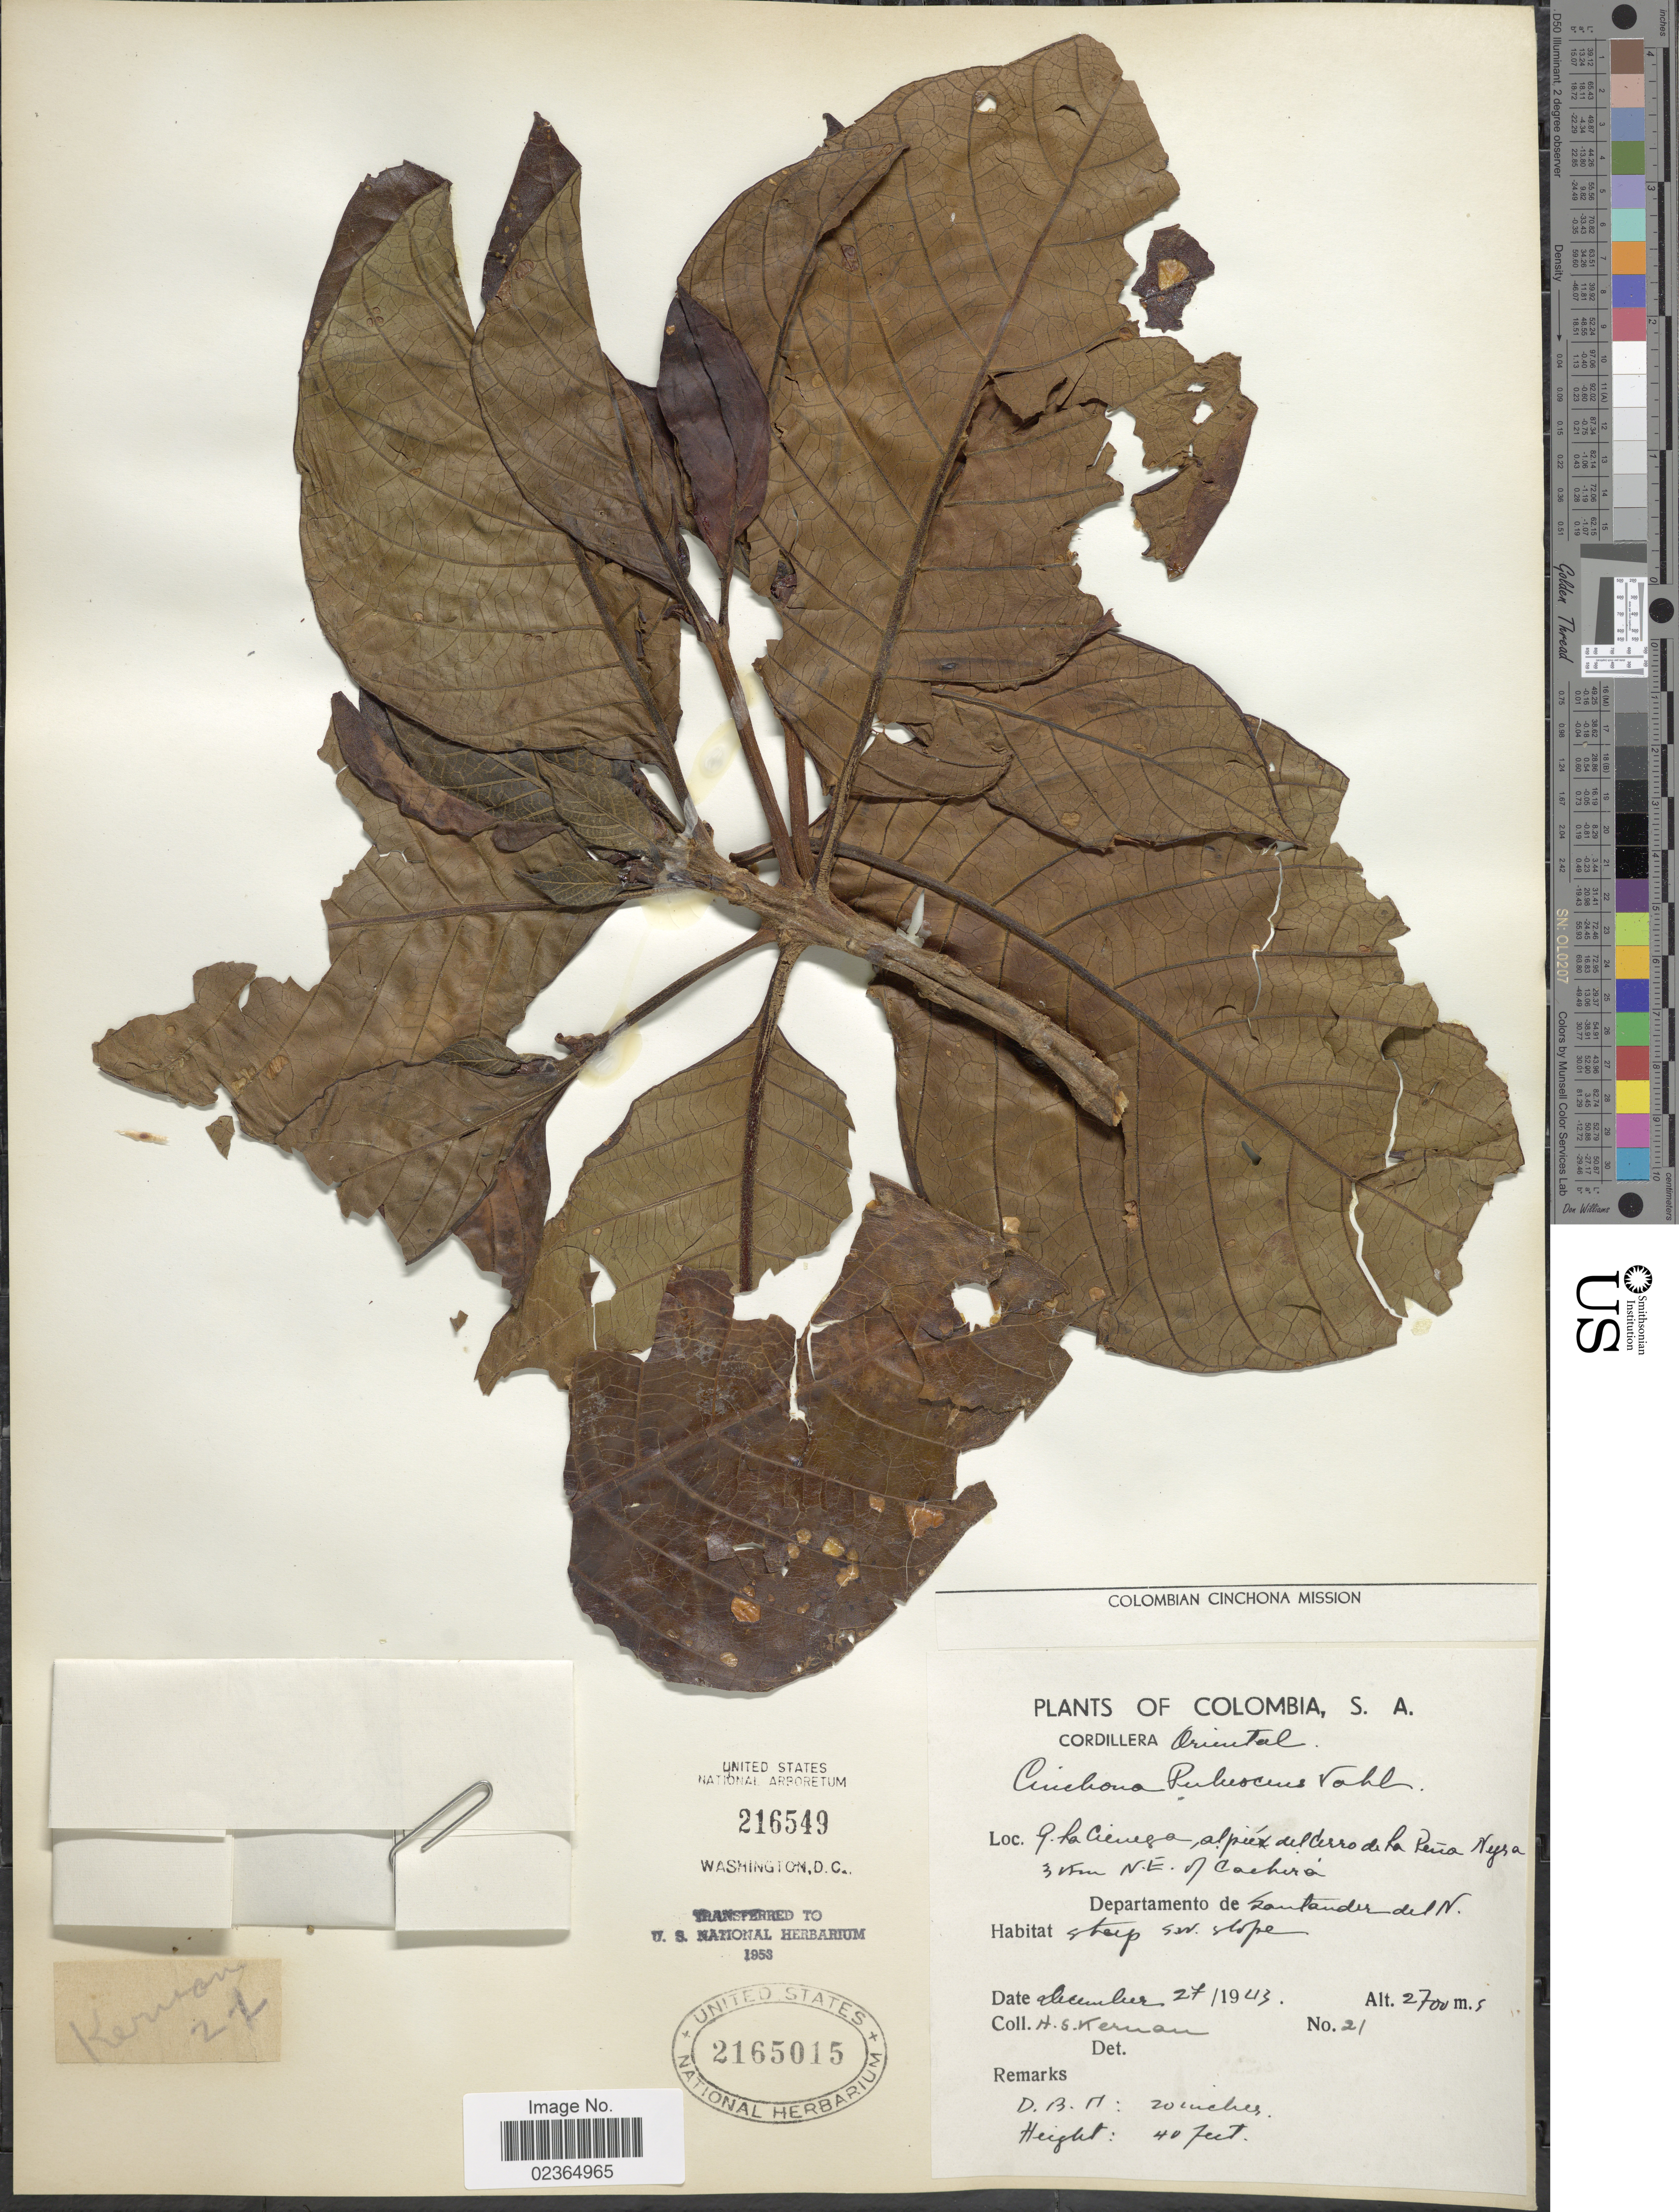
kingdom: Plantae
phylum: Tracheophyta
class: Magnoliopsida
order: Gentianales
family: Rubiaceae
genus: Cinchona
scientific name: Cinchona pubescens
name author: Vahl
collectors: H. Kernan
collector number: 21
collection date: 1943-12-27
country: Colombia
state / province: Norte de Santander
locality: Cordillera Oriental. G. [interpreted] La Cienega, al pie del Cerro de La Peña Negra 3 Km N.E. of Cachira. Departamento de Santander del N.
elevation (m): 2700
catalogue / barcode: US 2165015